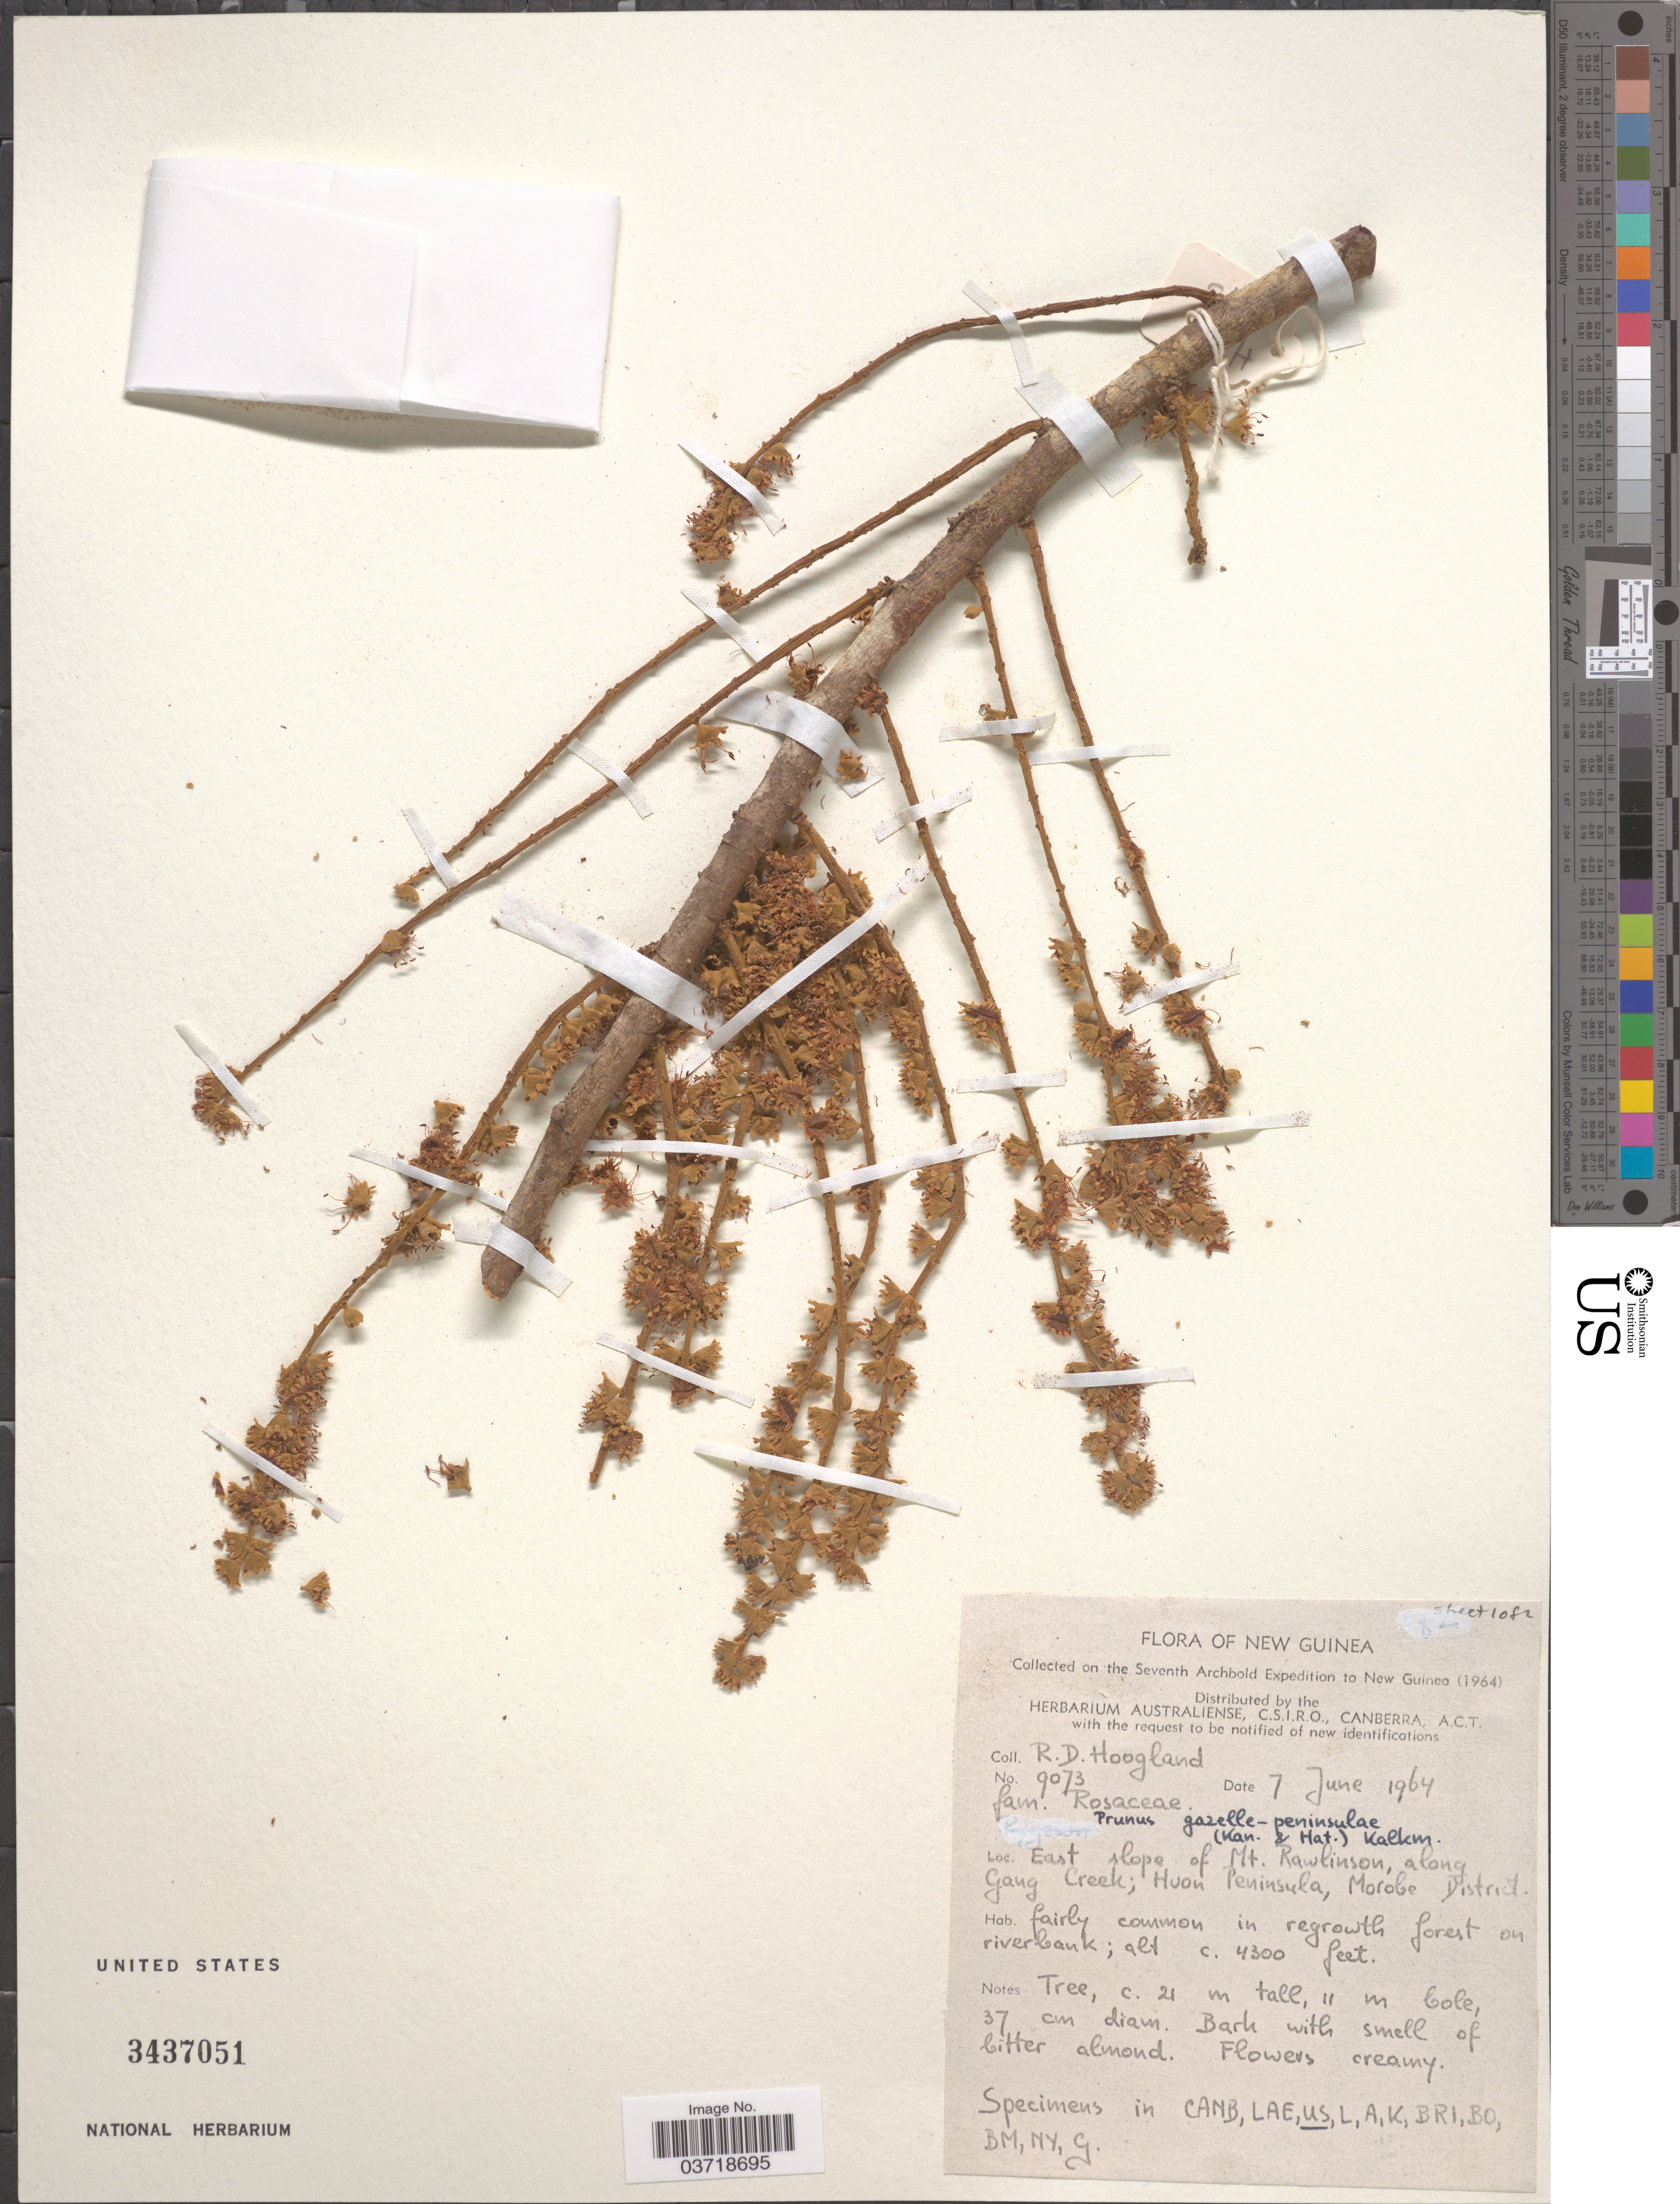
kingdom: Plantae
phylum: Tracheophyta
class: Magnoliopsida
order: Rosales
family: Rosaceae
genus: Prunus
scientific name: Prunus gazelle-peninsulae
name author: (Kaneh. & Hatus.) Kalkman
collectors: R. D. Hoogland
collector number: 9073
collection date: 1964-06-07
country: Papua New Guinea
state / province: Morobe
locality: New Guinea. East slope of Mt. Rawlinson, along Gang Creek; Huon Peninsula, Morobe District.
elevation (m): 1311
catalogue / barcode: US 3437051